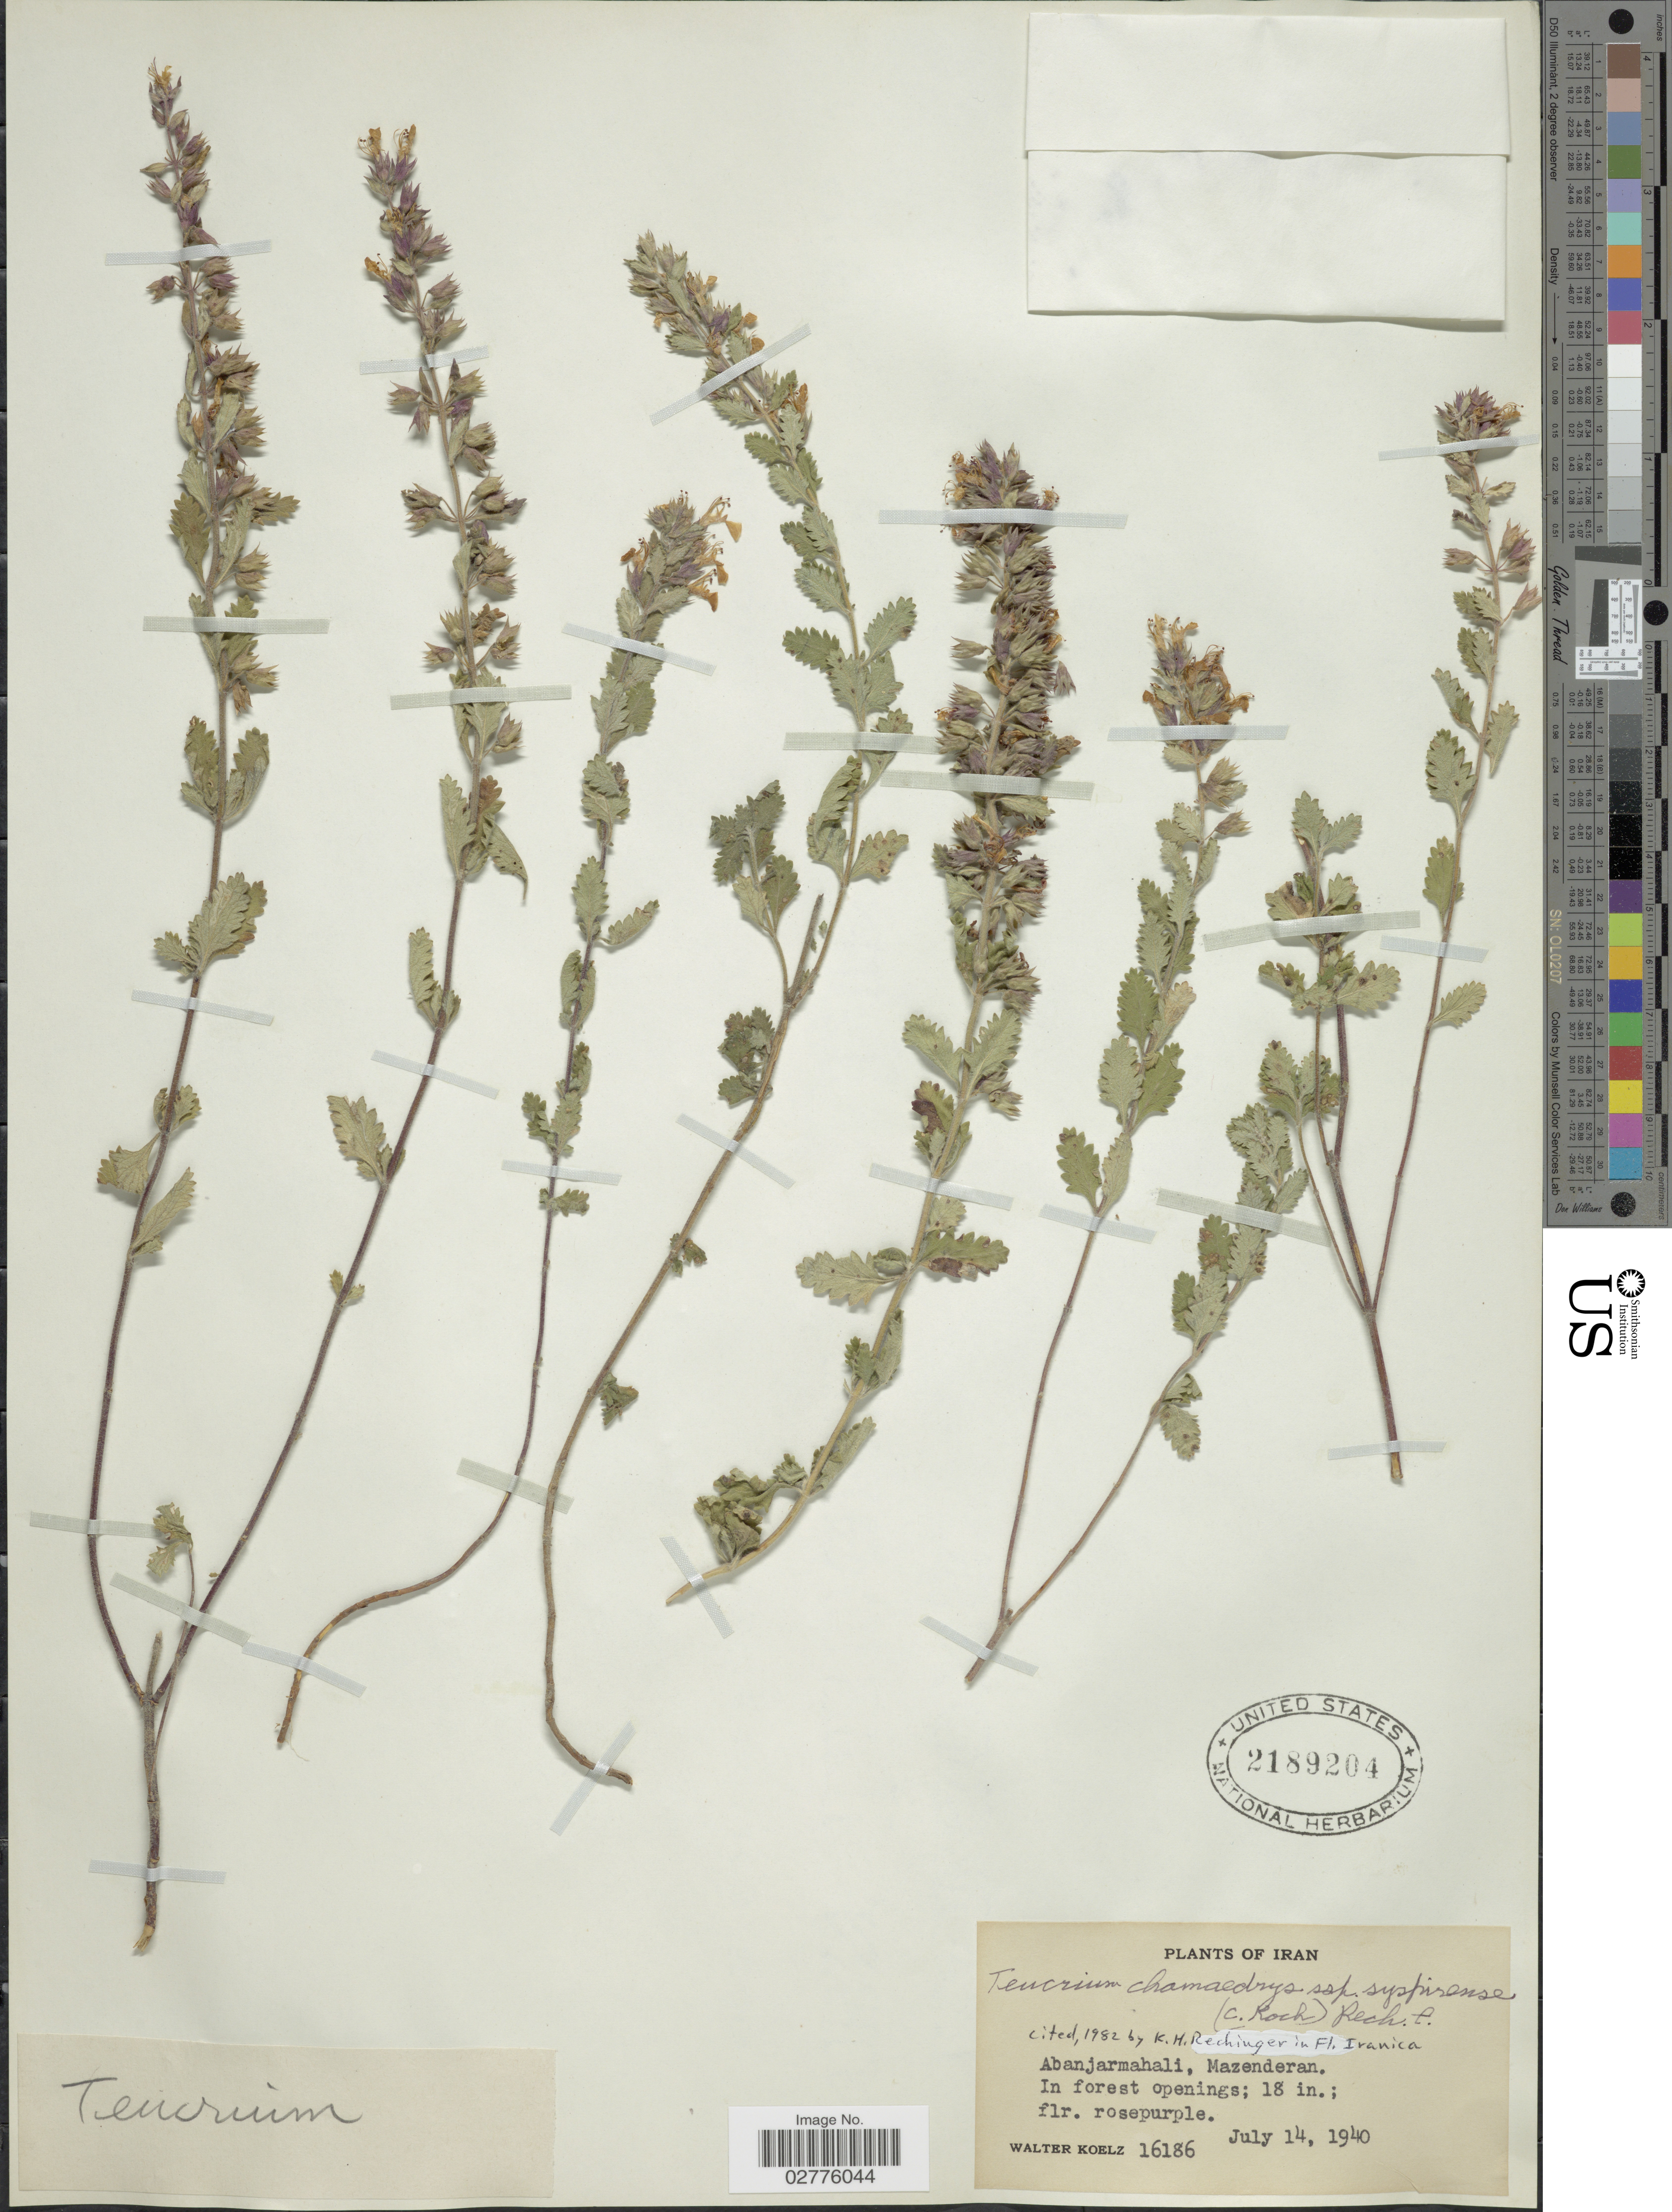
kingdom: Plantae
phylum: Tracheophyta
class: Magnoliopsida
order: Lamiales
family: Lamiaceae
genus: Teucrium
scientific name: Teucrium chamaedrys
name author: L.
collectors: W. N. Koelz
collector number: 16186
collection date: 1940-07-14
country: Iran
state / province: Mazandaran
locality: Abanjarmahali.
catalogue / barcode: US 2189204